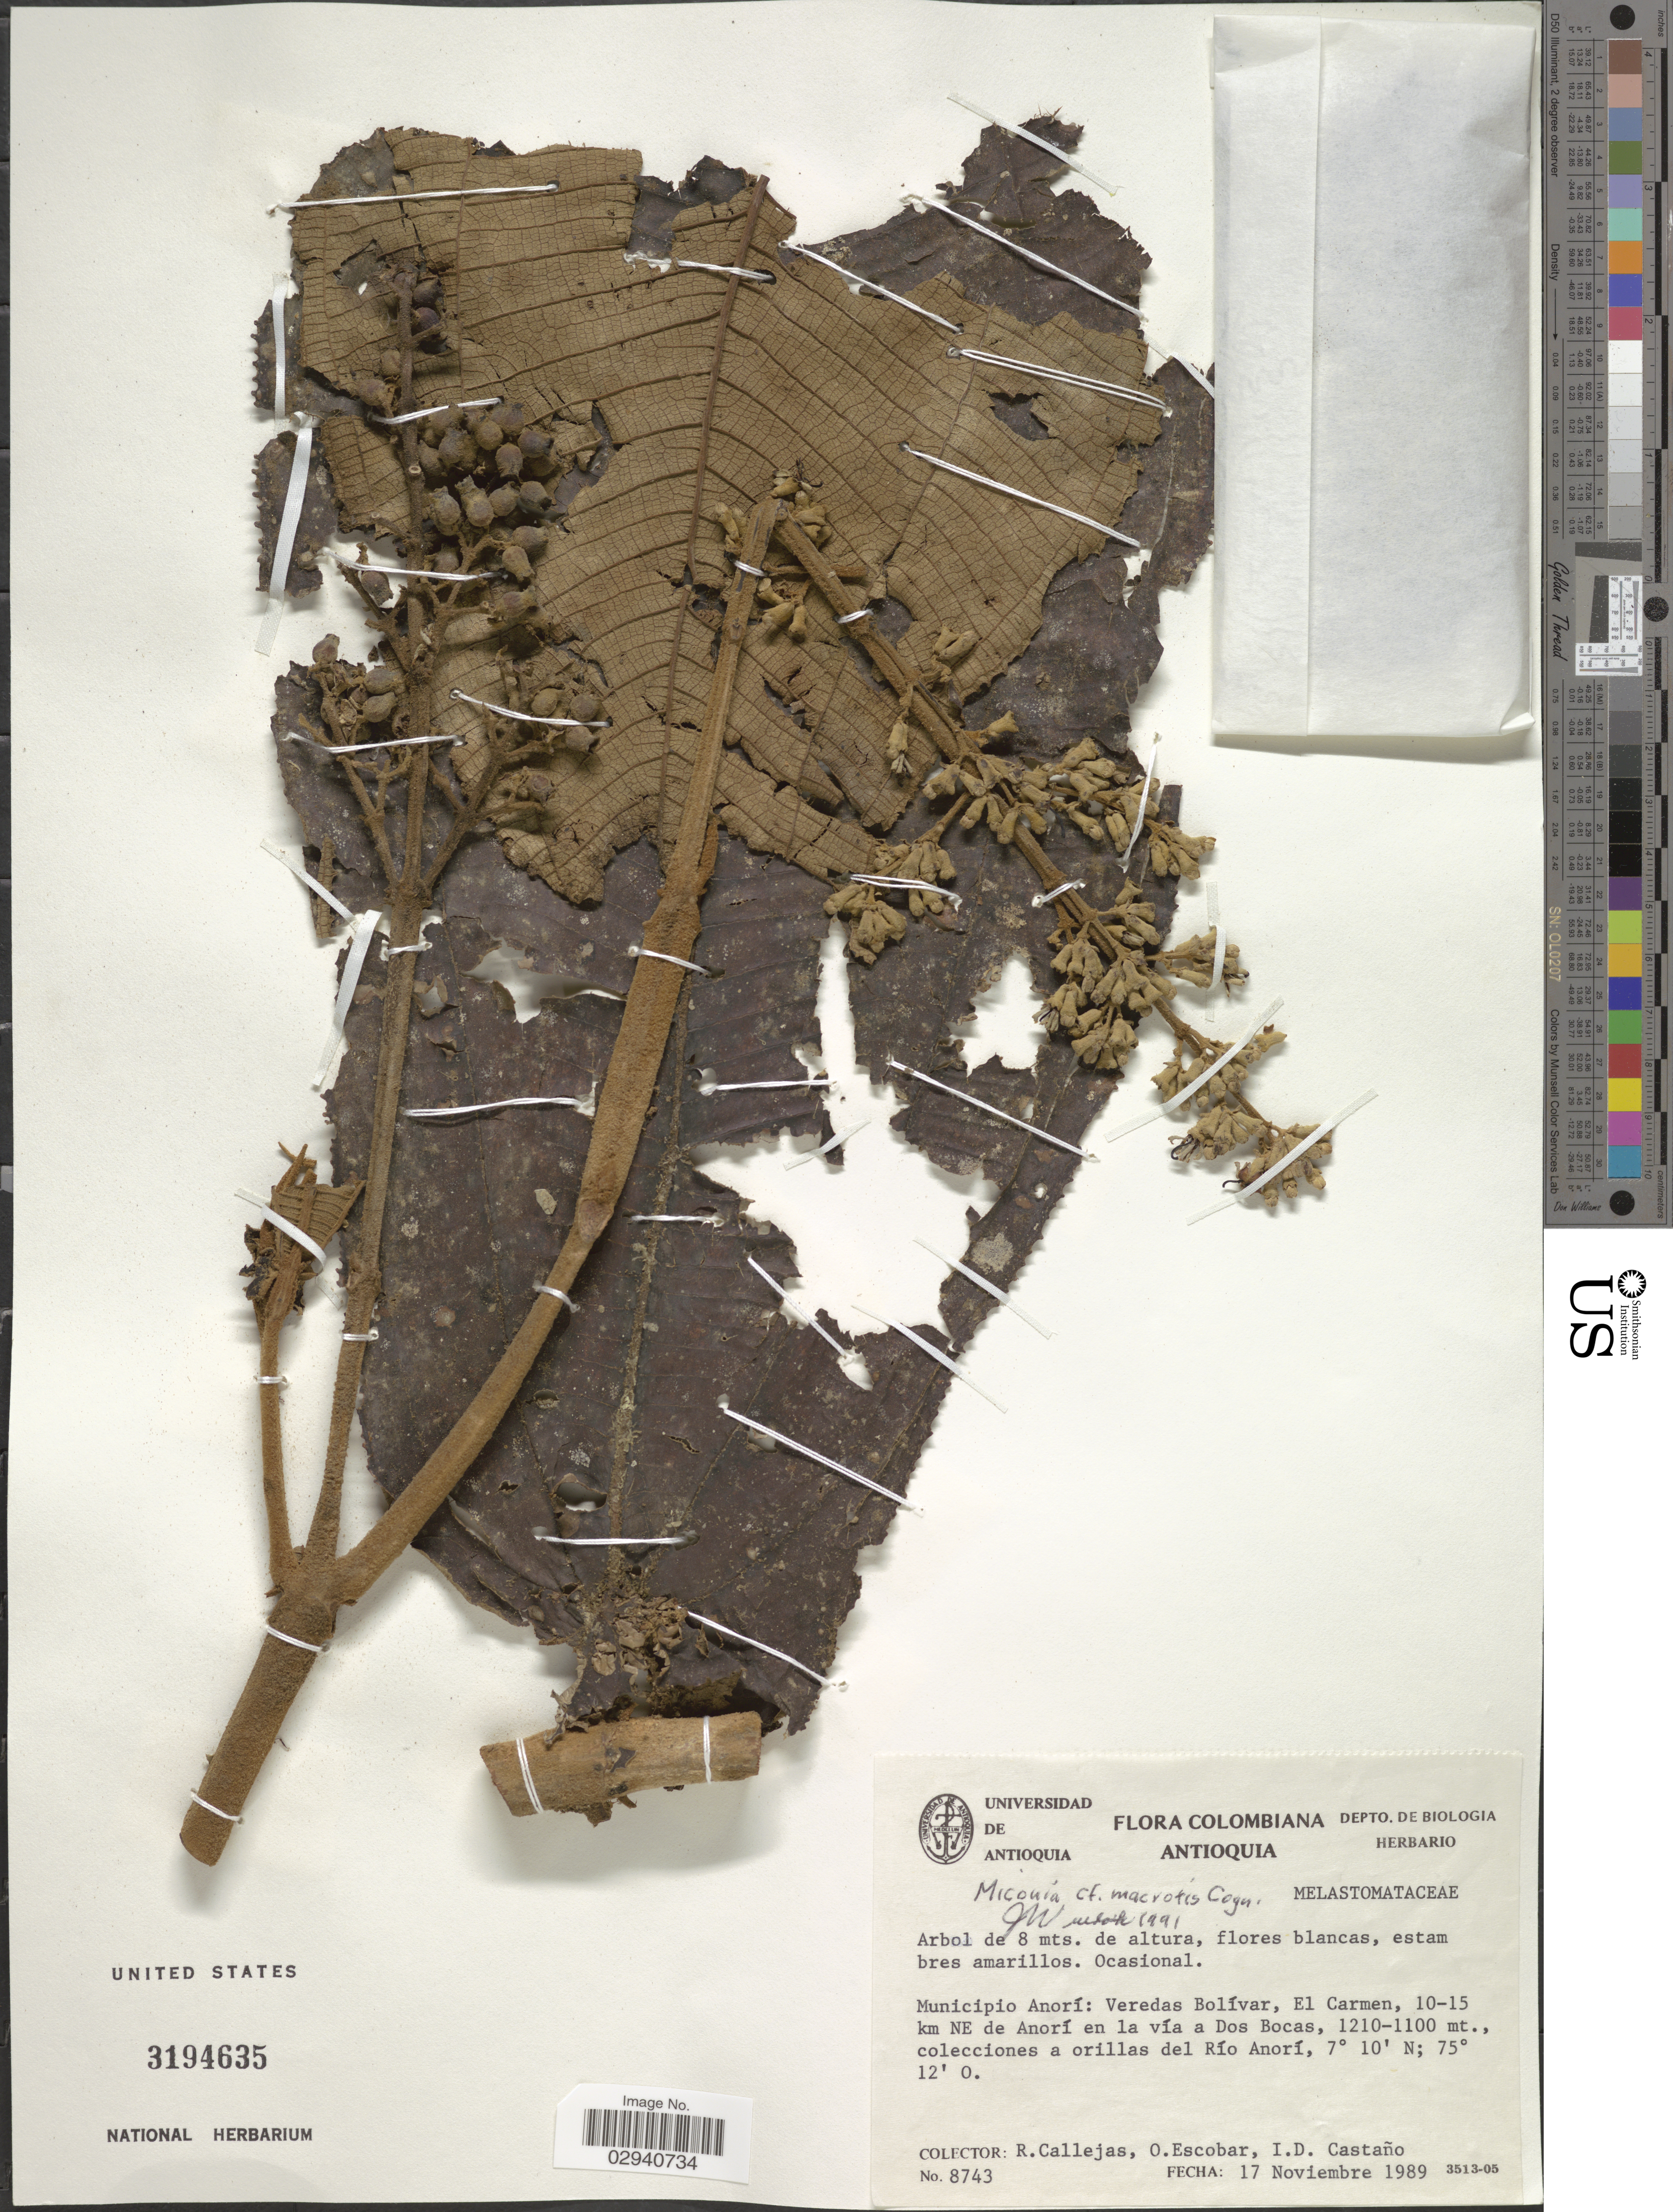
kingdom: Plantae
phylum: Tracheophyta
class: Magnoliopsida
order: Myrtales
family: Melastomataceae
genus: Miconia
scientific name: Miconia macrotis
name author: Cogn.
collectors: R. Callejas, O. Escobar & I. Castaño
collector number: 8743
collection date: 1989-11-17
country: Colombia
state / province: Antioquia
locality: Municipio Anorí: Veredas Bolívar, El Carmen, 10-15 km NE de Anorí en la vía a Dos Bocas, colecciones a orillas del Río Anorí.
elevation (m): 1100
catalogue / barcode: US 3194635